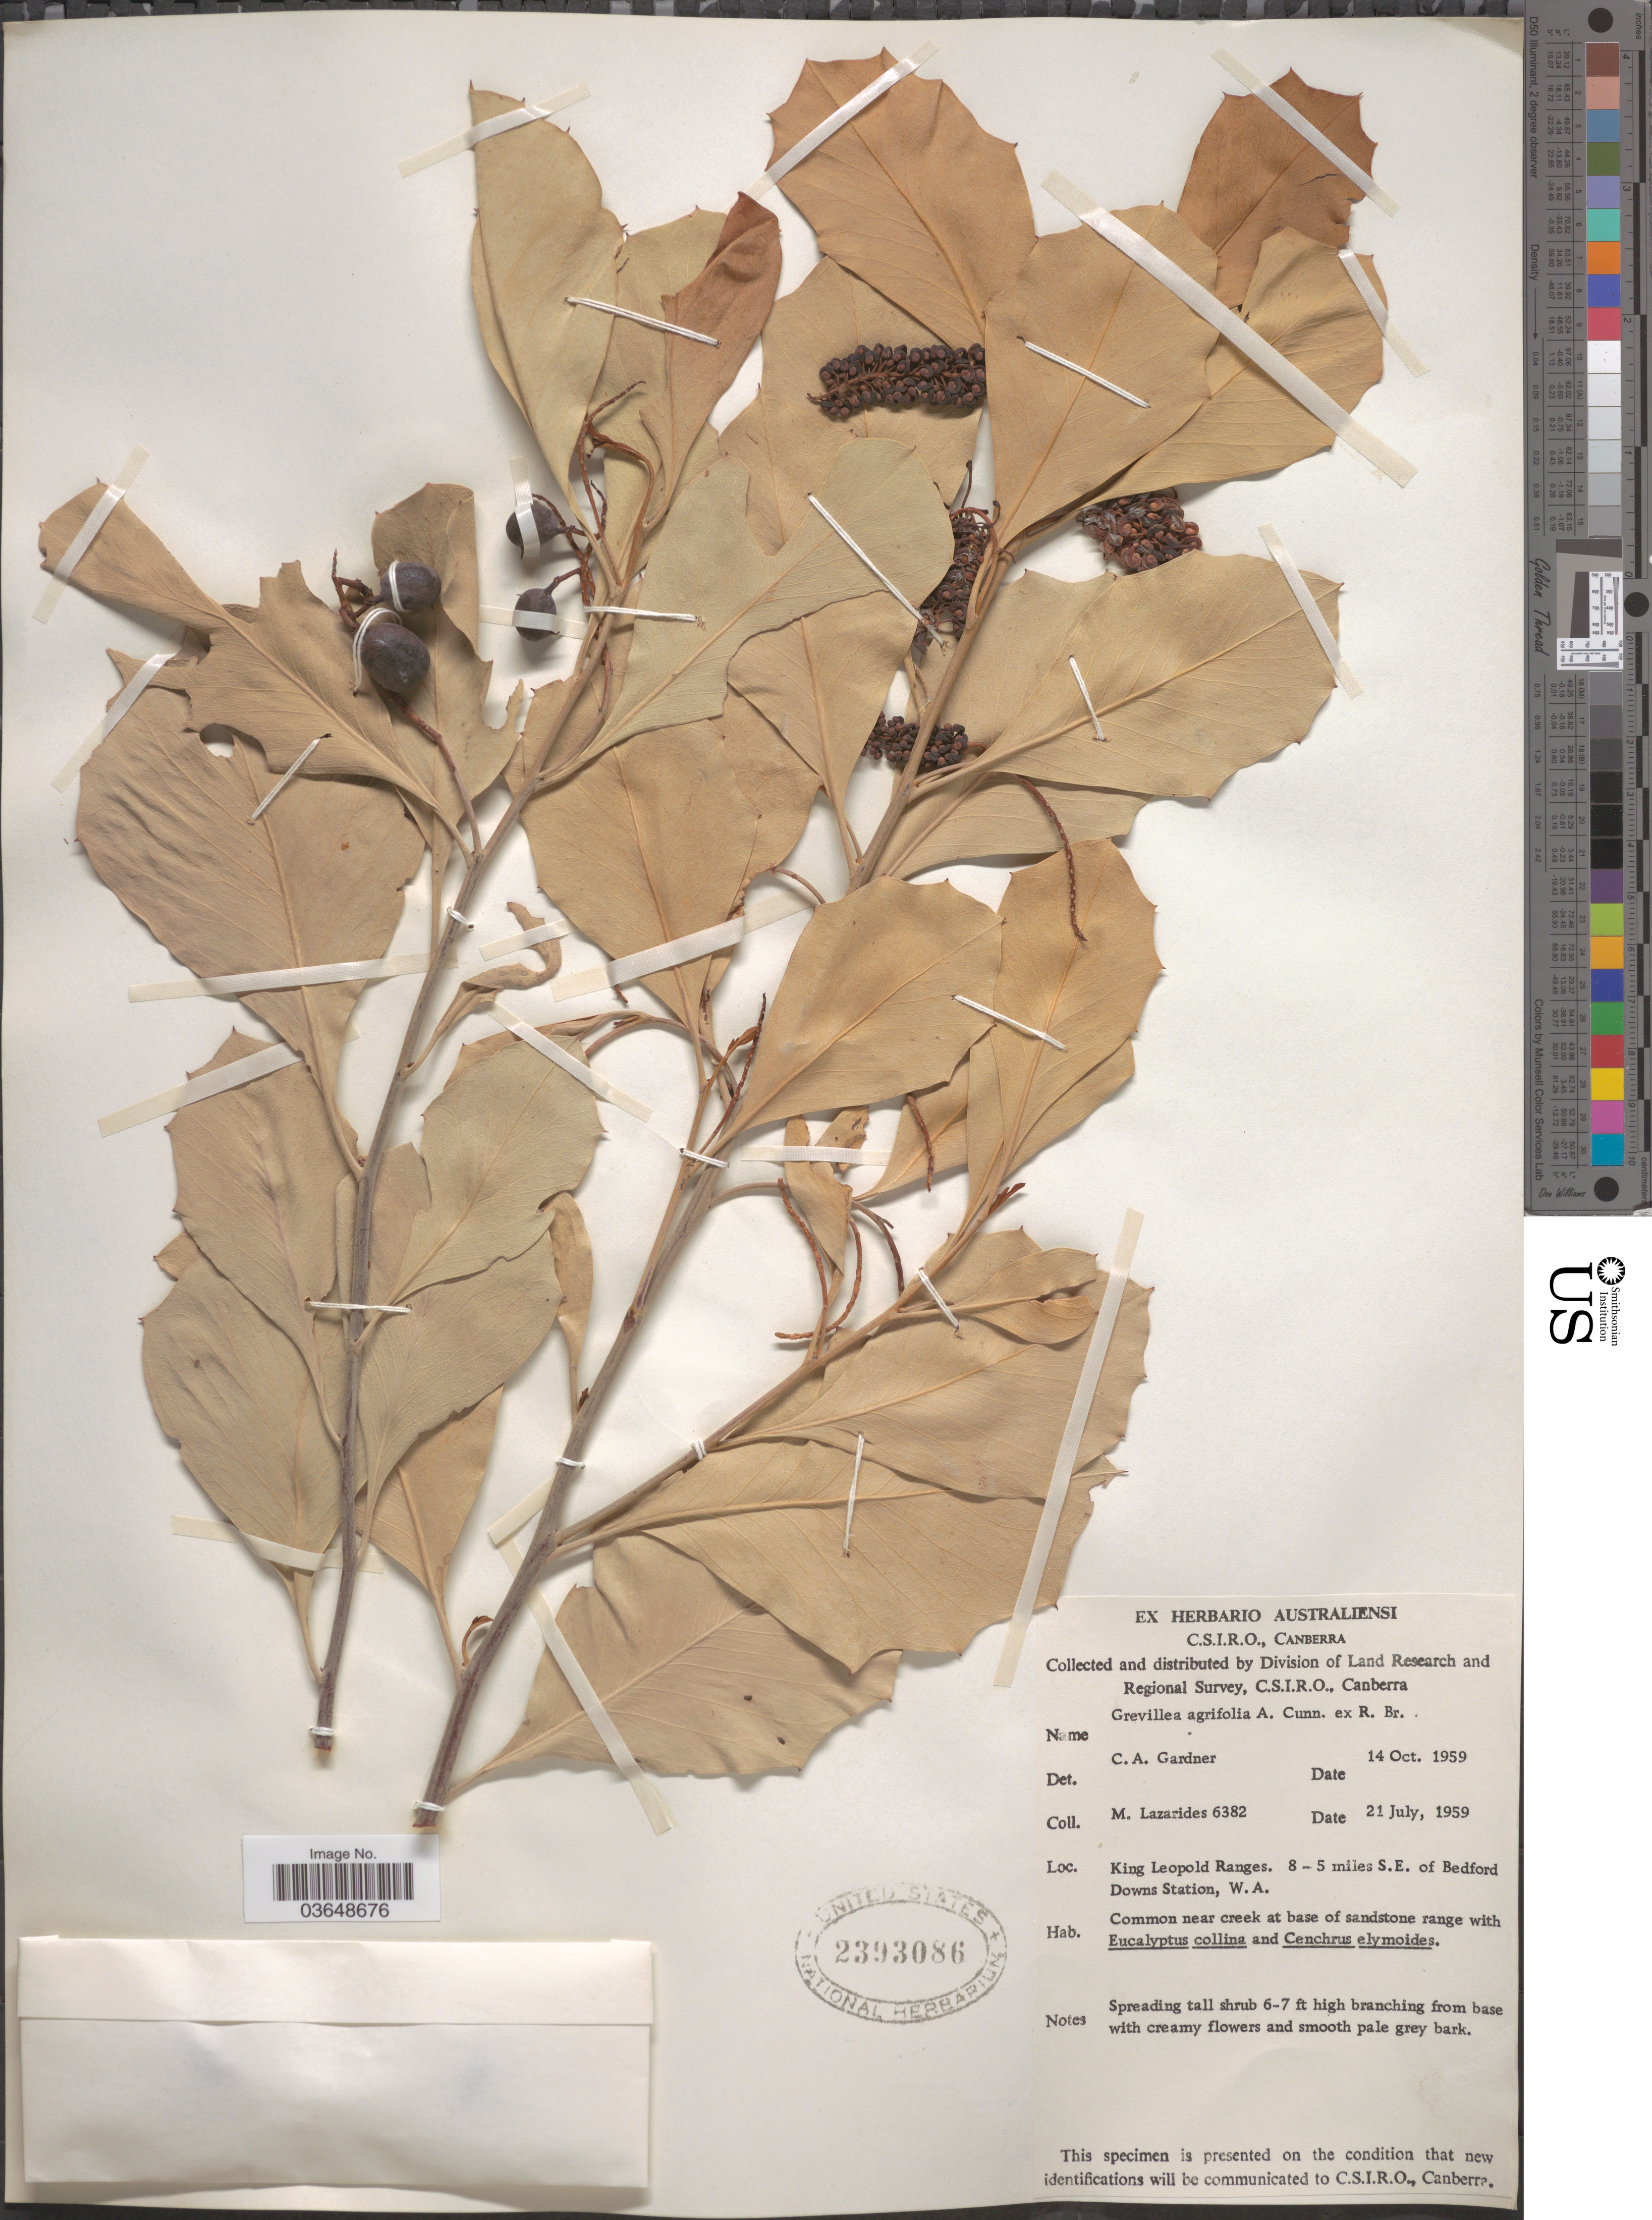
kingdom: Plantae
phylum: Tracheophyta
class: Magnoliopsida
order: Proteales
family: Proteaceae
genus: Grevillea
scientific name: Grevillea agrifolia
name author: A. Cunn. ex R. Br.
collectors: M. Lazarides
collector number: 6382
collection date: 1959-07-21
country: Australia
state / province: Western Australia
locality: King Leopold Ranges. 8-5 miles S.E. of Bedford Downs Station.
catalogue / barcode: US 2393086